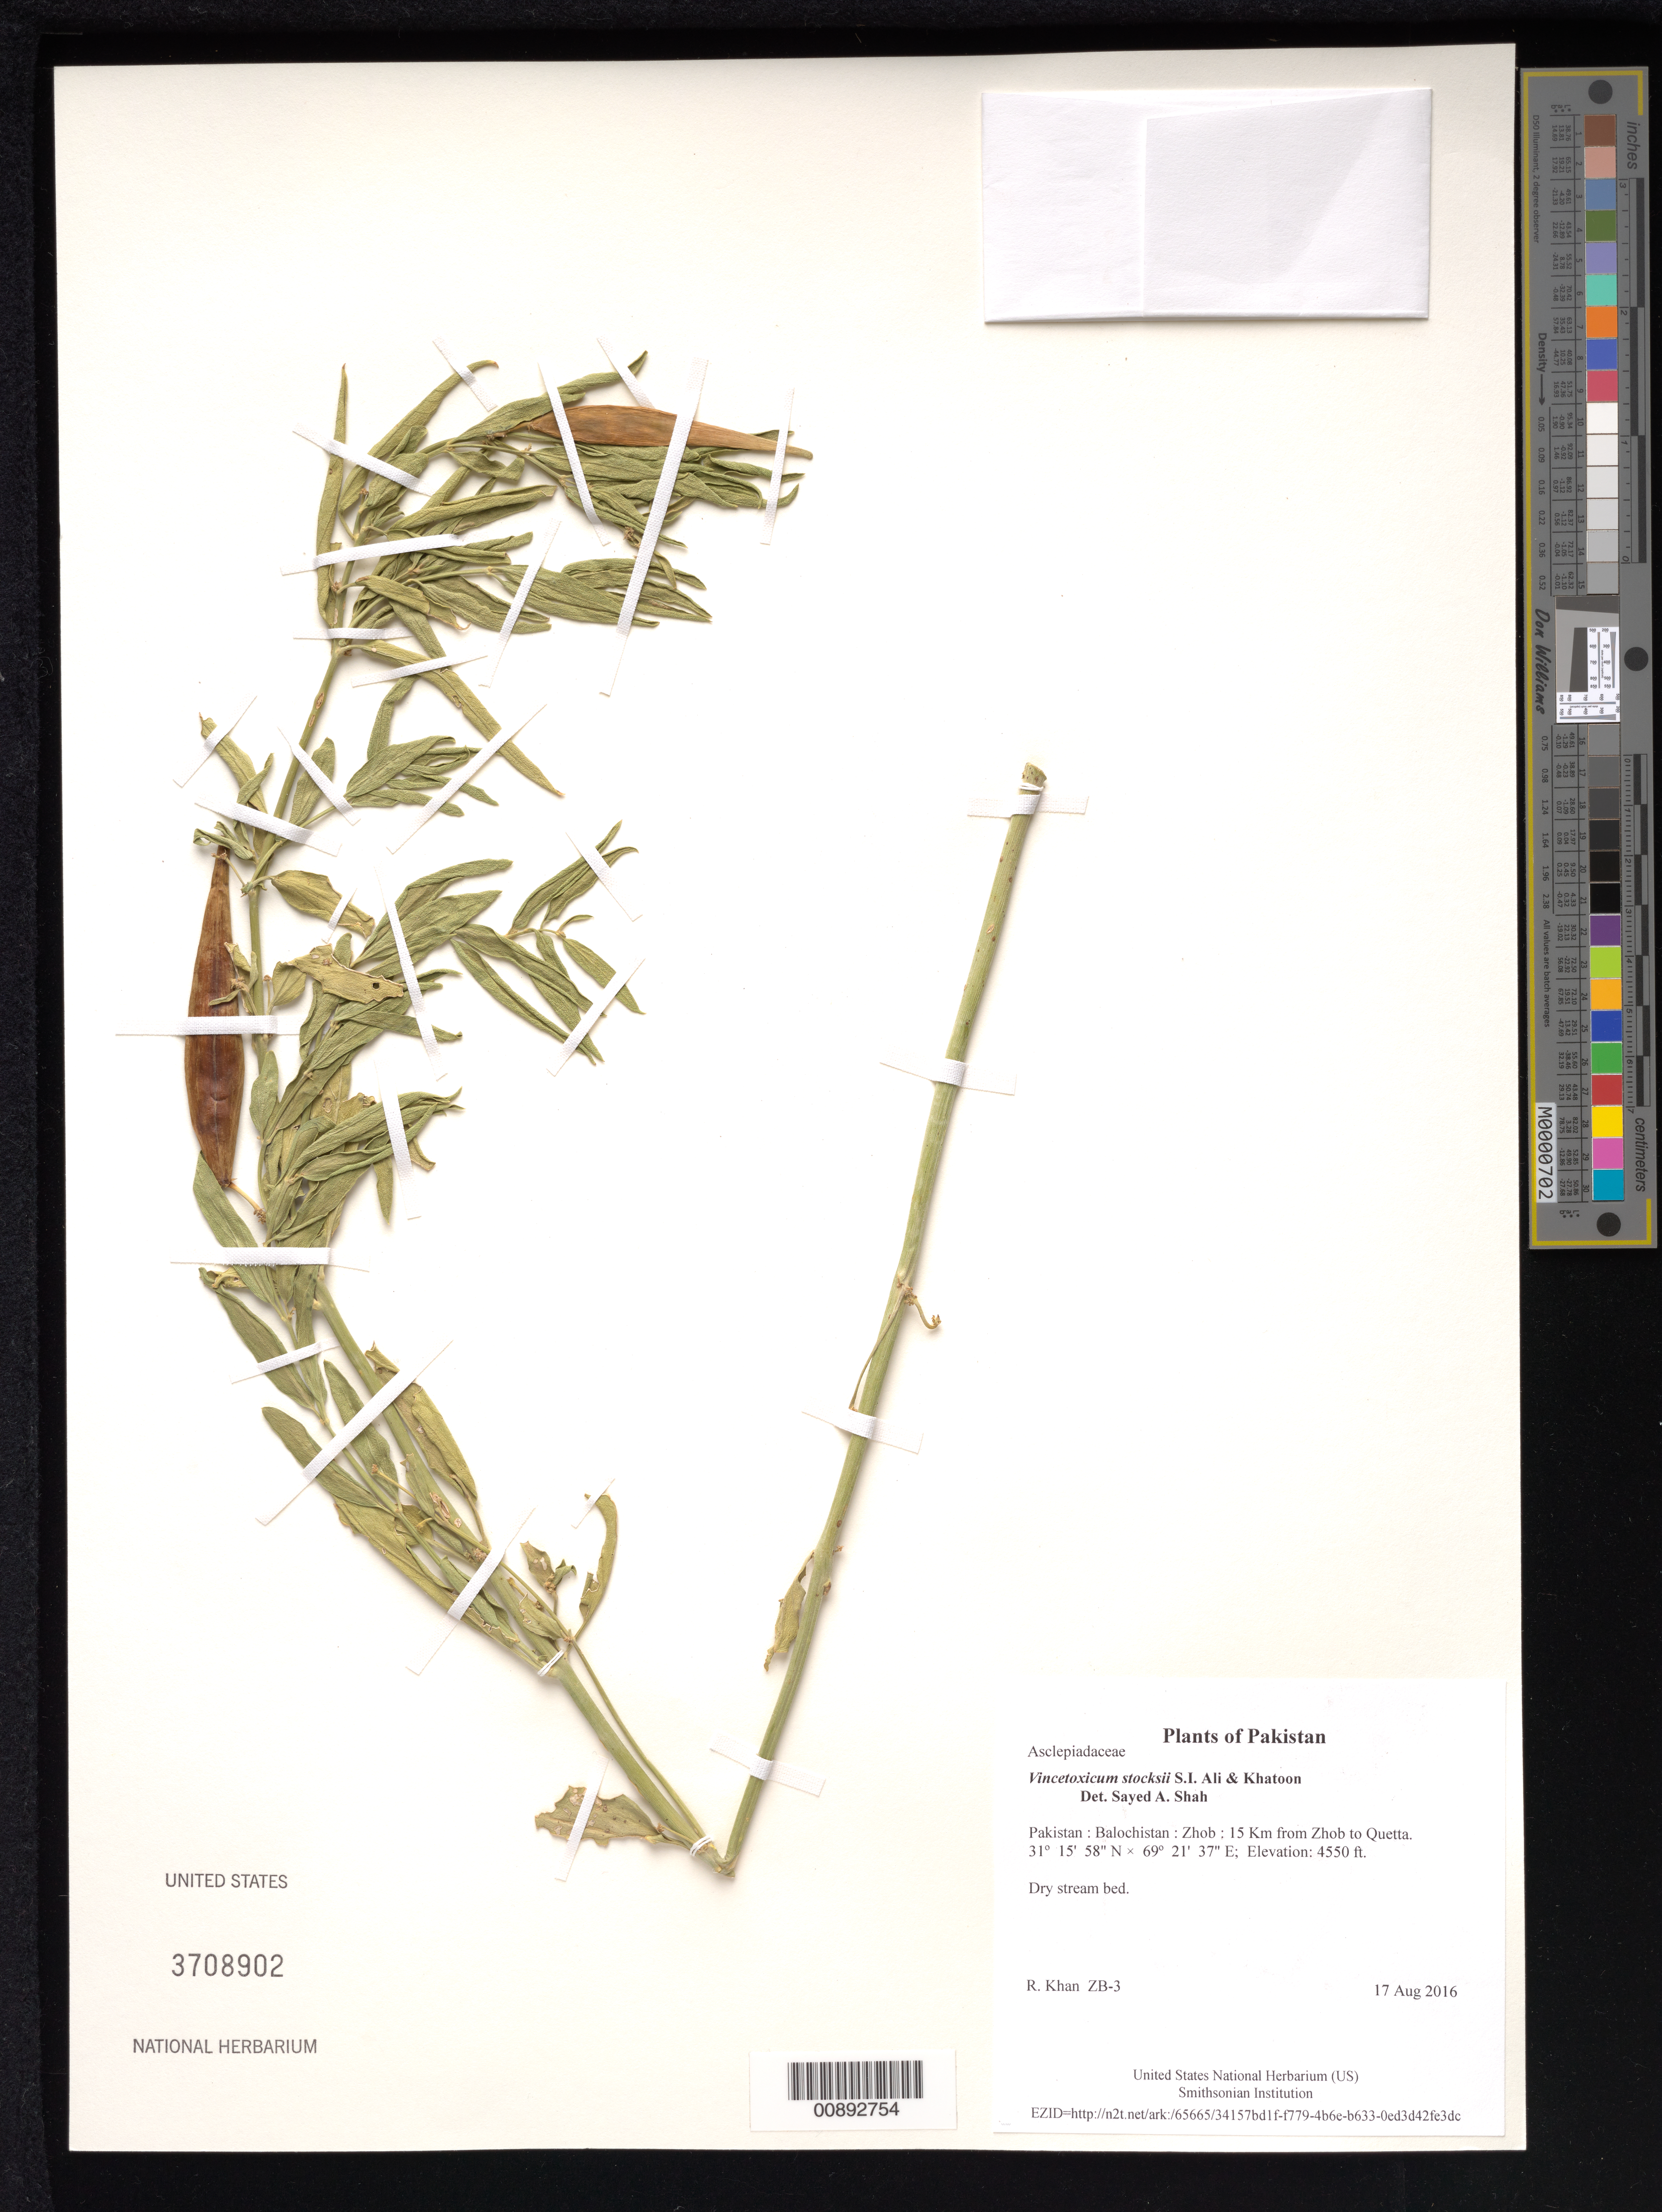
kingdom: Plantae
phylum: Tracheophyta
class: Magnoliopsida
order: Gentianales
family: Apocynaceae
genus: Vincetoxicum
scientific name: Vincetoxicum stocksii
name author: Ali & Khatoon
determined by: Shah, Azizullah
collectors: R. Khan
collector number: ZB-3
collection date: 2016-08-17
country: Pakistan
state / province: Balochistan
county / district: Zhob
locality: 15 Km from Zhob to Quetta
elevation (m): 1387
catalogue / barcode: US 3708902